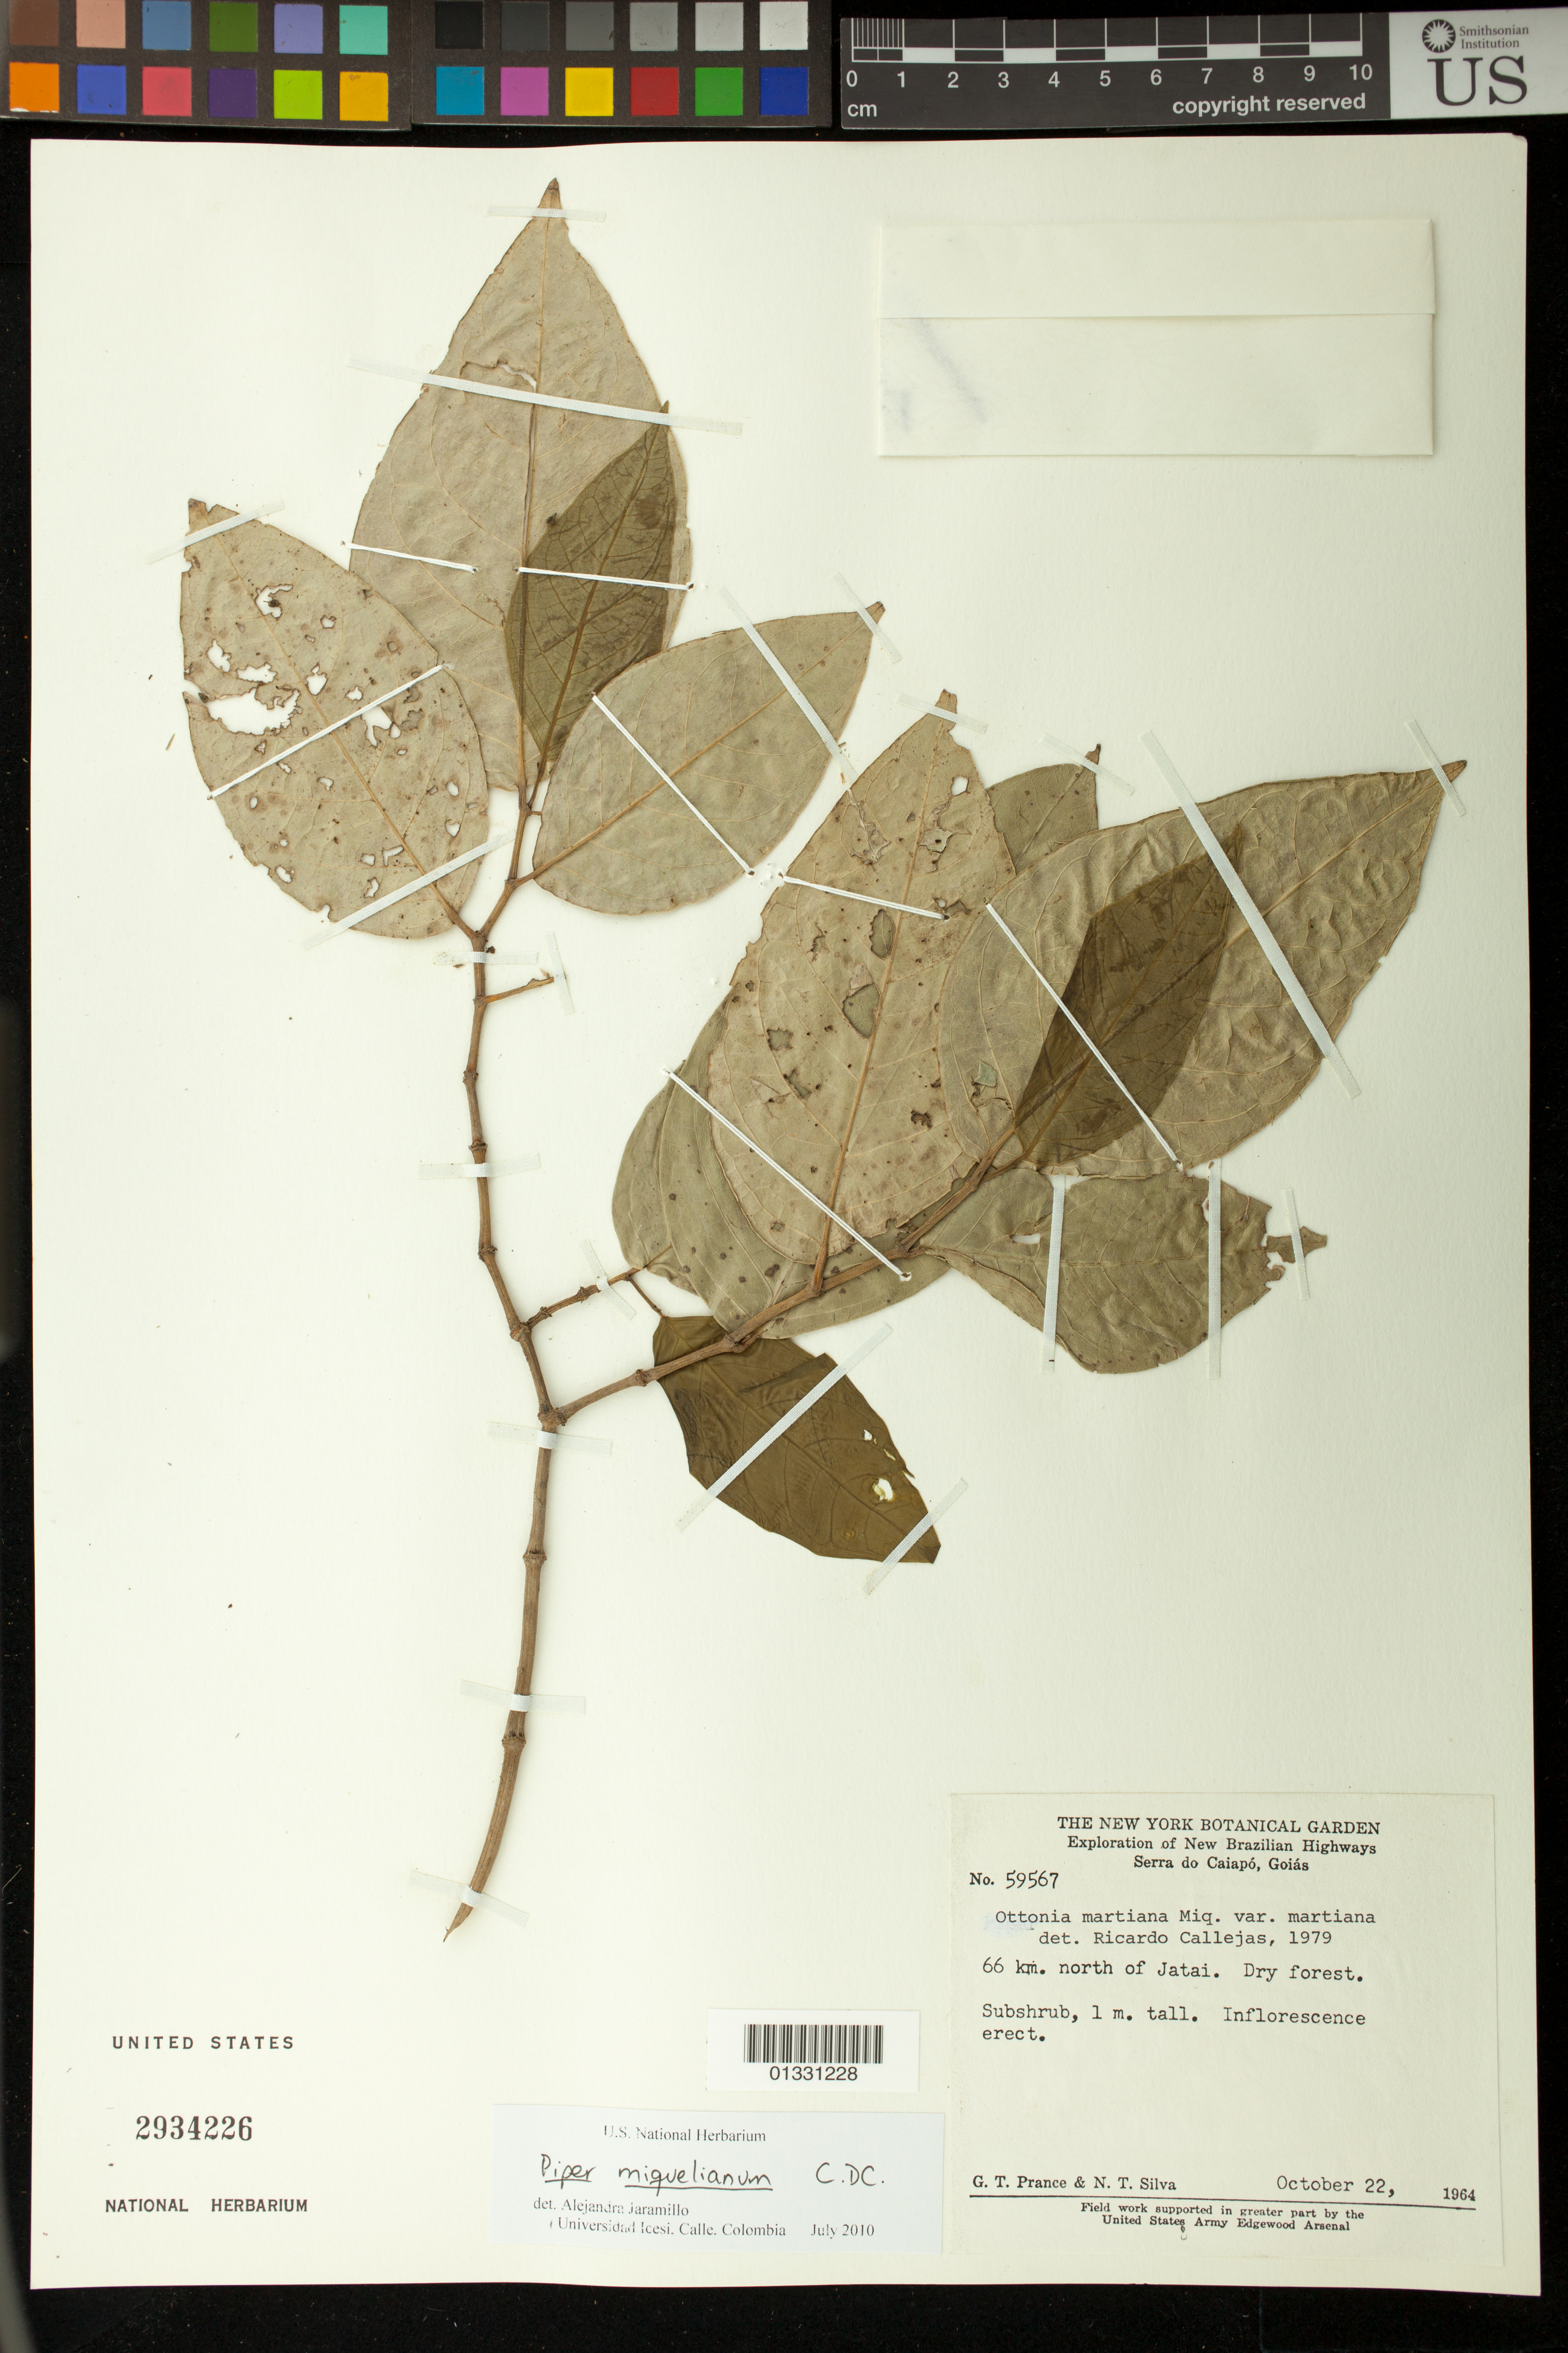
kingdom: Plantae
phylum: Tracheophyta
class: Magnoliopsida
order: Piperales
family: Piperaceae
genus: Piper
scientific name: Piper martianum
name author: Kunth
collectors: G. T. Prance & N. Silva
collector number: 59567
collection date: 1964-10-22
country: Brazil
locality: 66 Km north of Jatai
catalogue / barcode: US 2934226